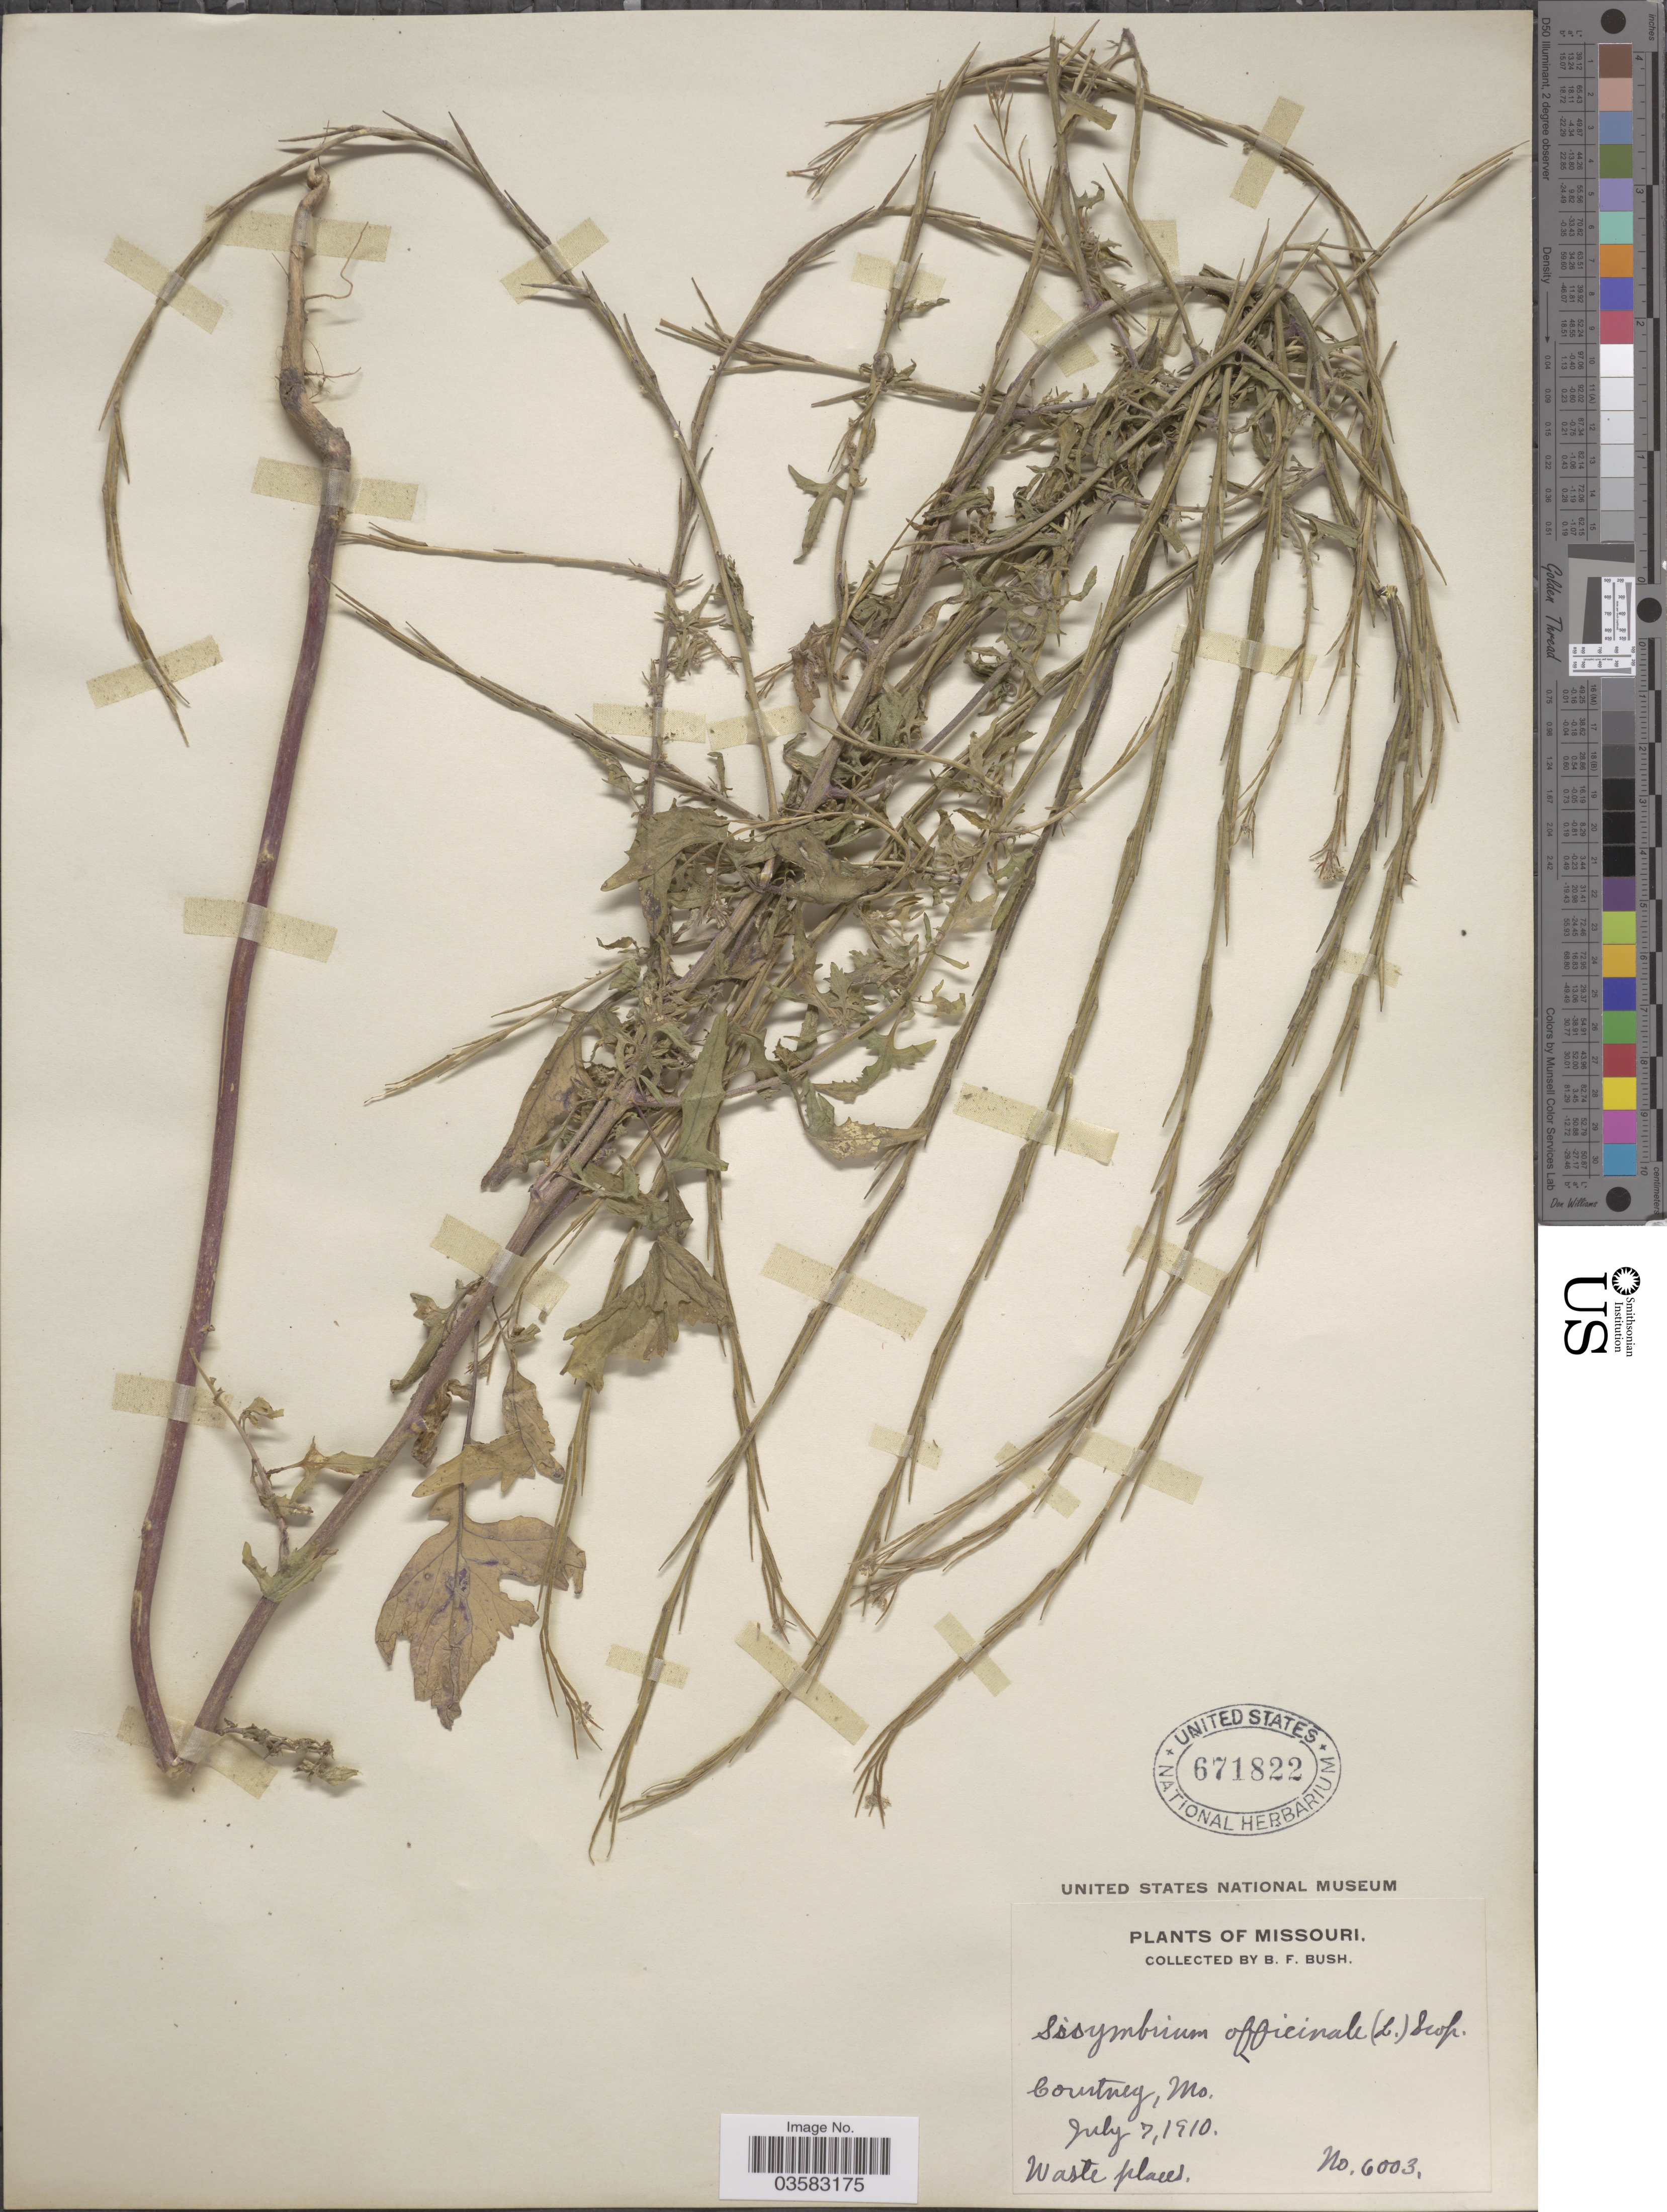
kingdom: Plantae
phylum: Tracheophyta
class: Magnoliopsida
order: Brassicales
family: Brassicaceae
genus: Sisymbrium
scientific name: Sisymbrium officinale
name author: (L.) Scop.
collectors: B. F. Bush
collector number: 6003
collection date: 1910-07-07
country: United States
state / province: Missouri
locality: Courtney. Waste places.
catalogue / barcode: US 671822